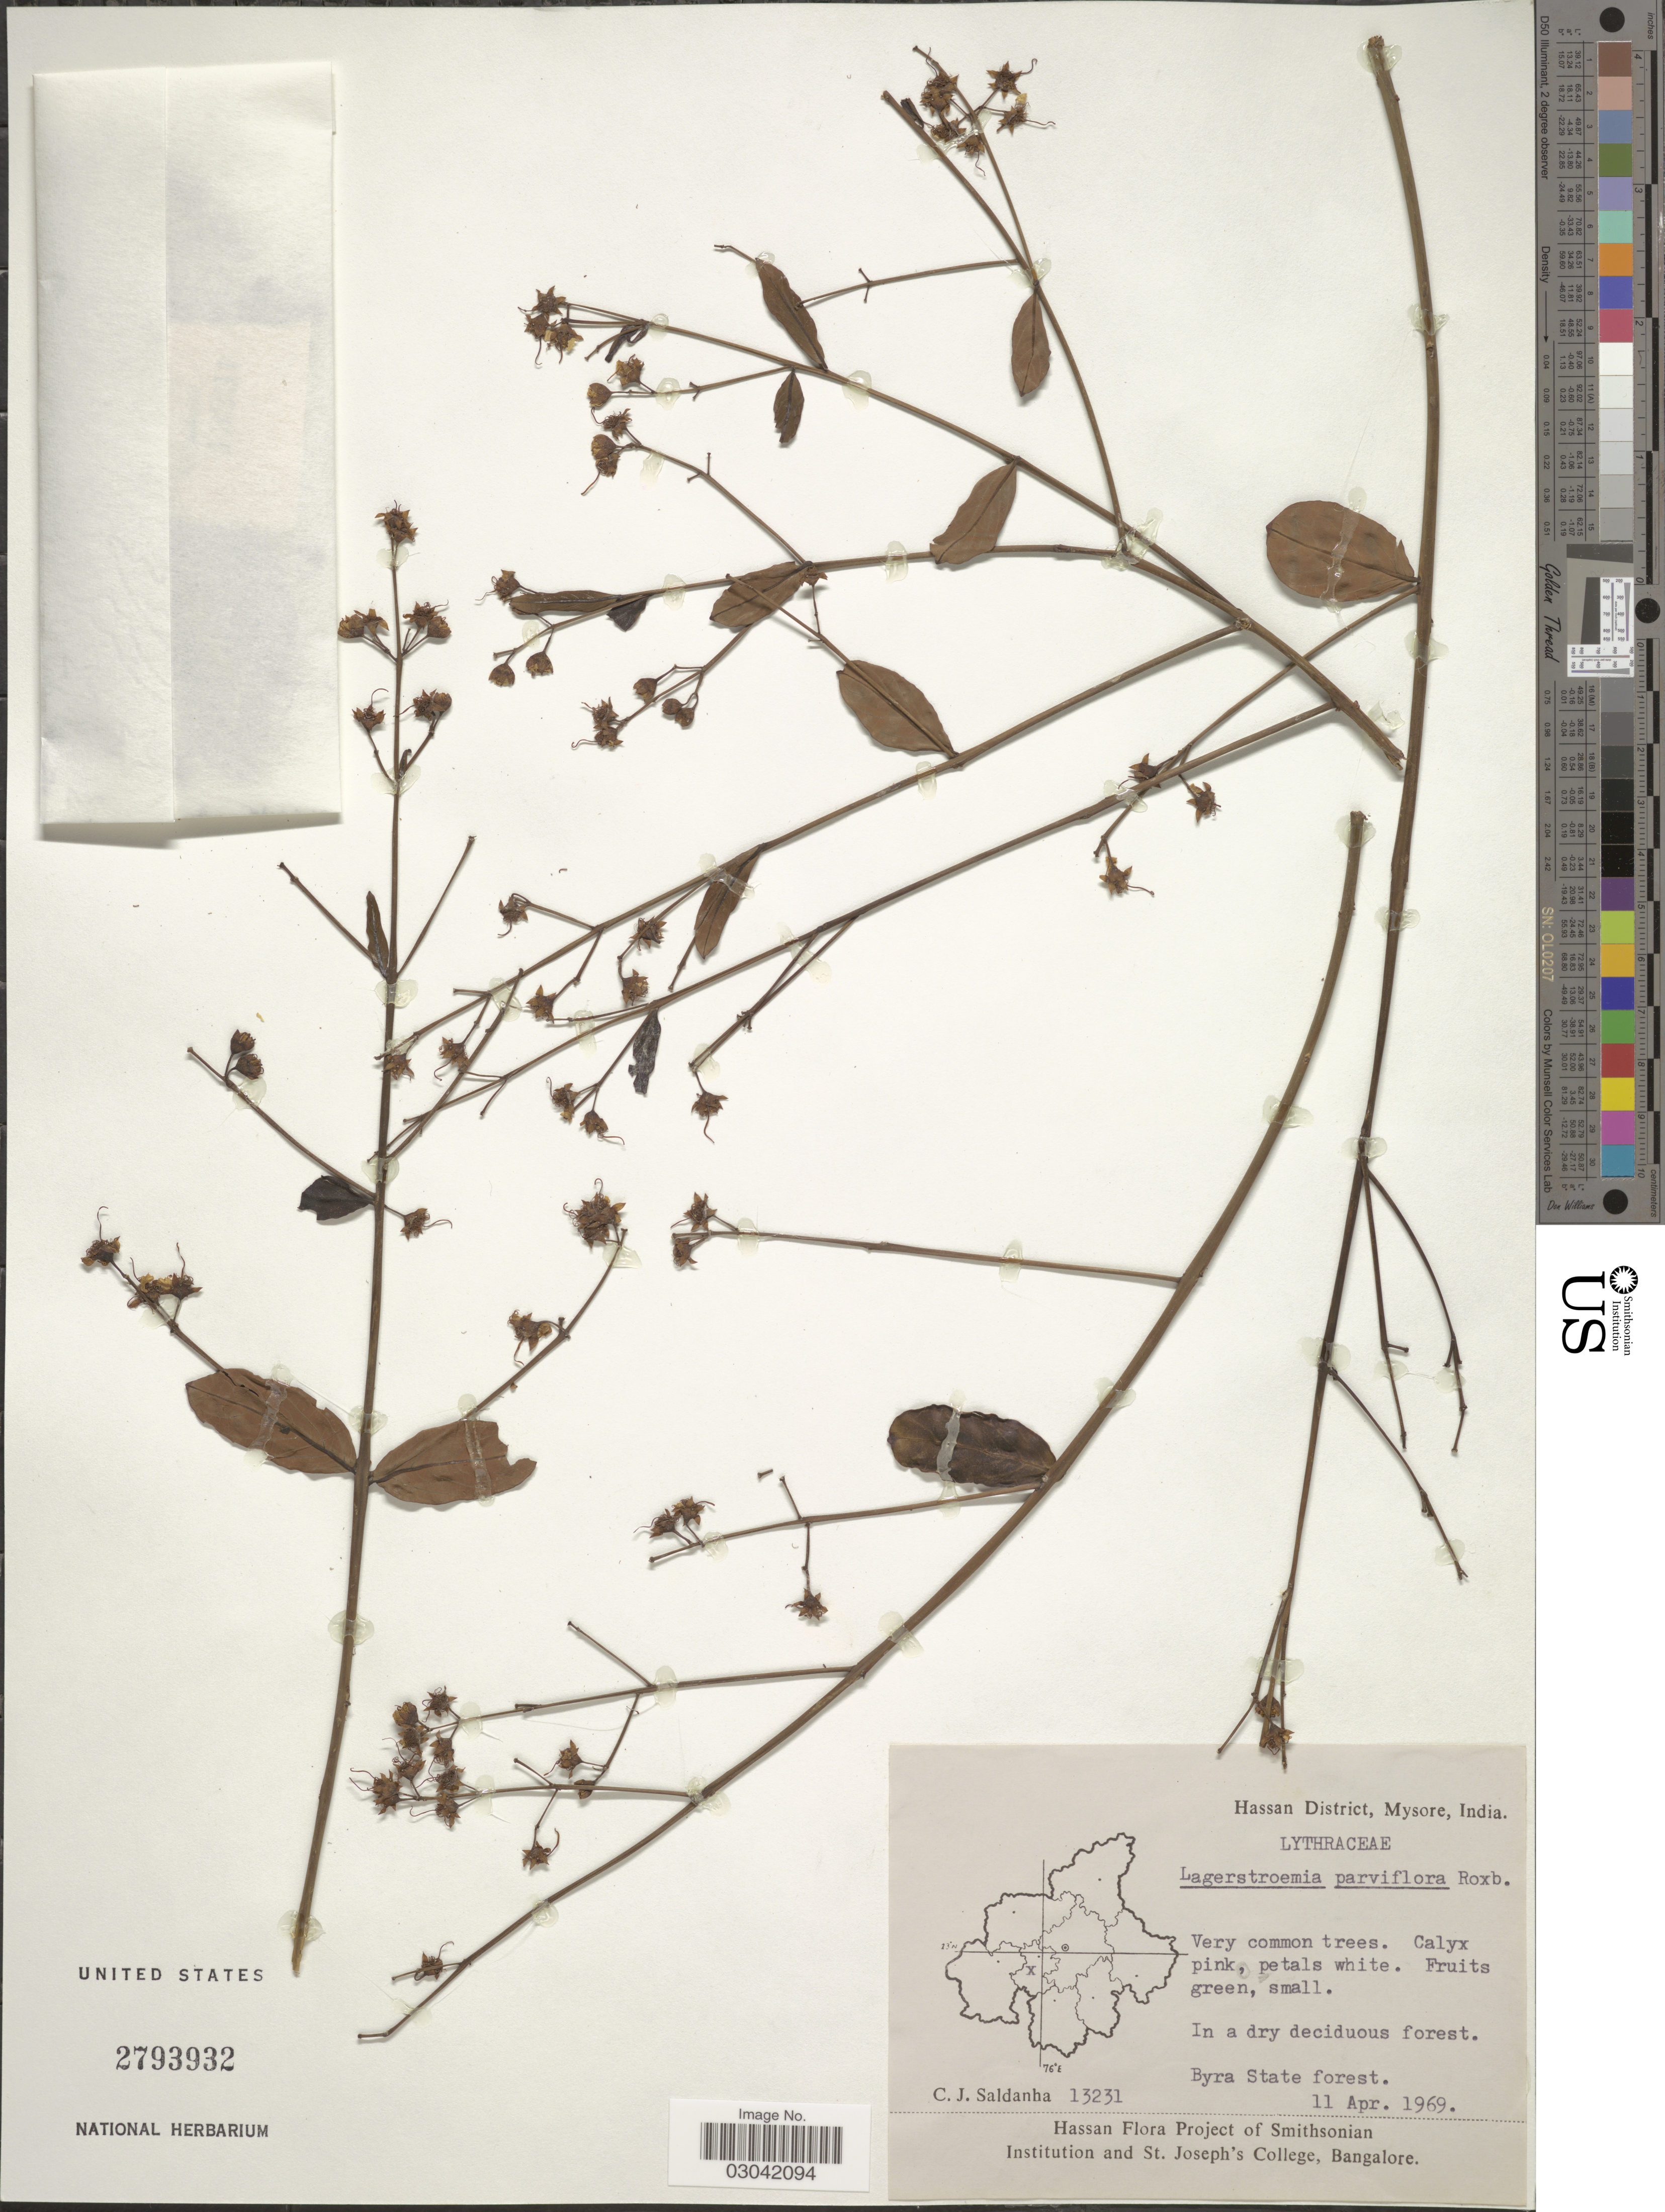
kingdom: Plantae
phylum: Tracheophyta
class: Magnoliopsida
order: Myrtales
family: Lythraceae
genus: Lagerstroemia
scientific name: Lagerstroemia parviflora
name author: Roxb.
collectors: C. J. Saldanha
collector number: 13231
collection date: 1969-04-11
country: India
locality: Hassan District, Mysore, Byra State forest.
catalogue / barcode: US 2793932